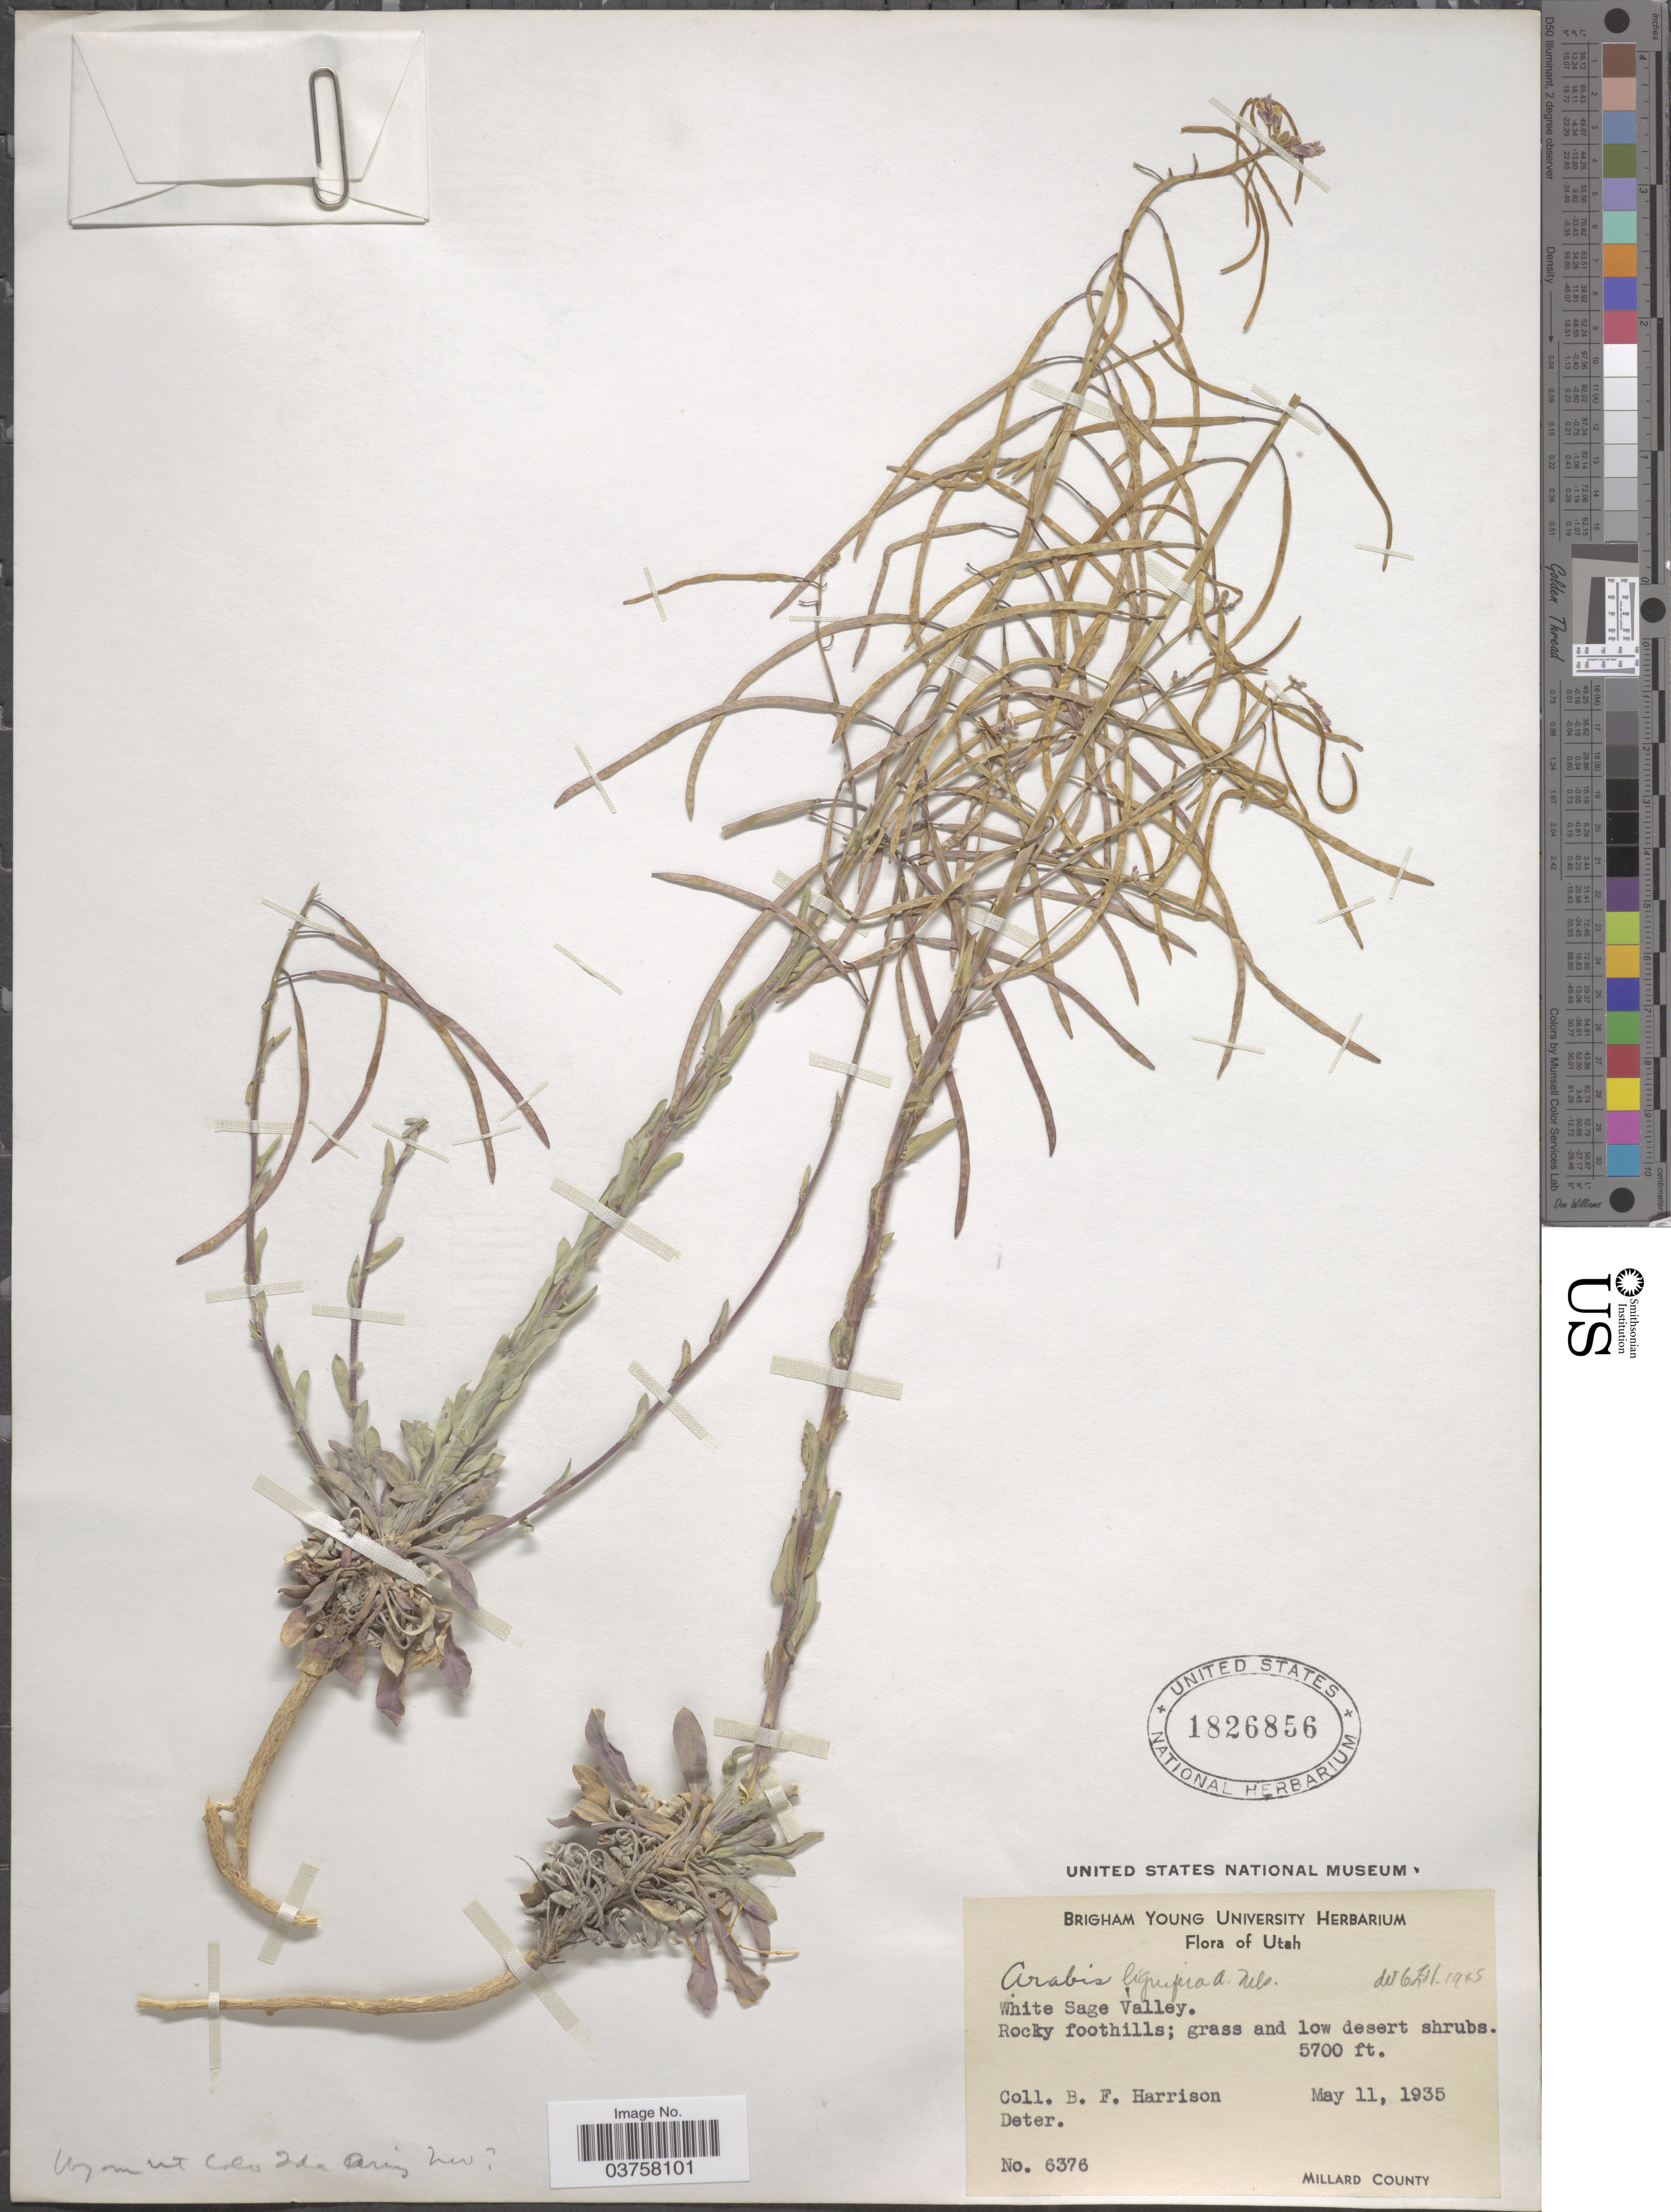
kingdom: Plantae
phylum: Tracheophyta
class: Magnoliopsida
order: Brassicales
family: Brassicaceae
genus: Arabis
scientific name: Arabis lignifera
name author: A. Nelson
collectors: B. F. Harrison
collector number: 6376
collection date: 1935-05-11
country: United States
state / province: Utah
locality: White Sage Valley. Rocky foothills. Millard County.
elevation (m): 1737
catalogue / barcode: US 1826856